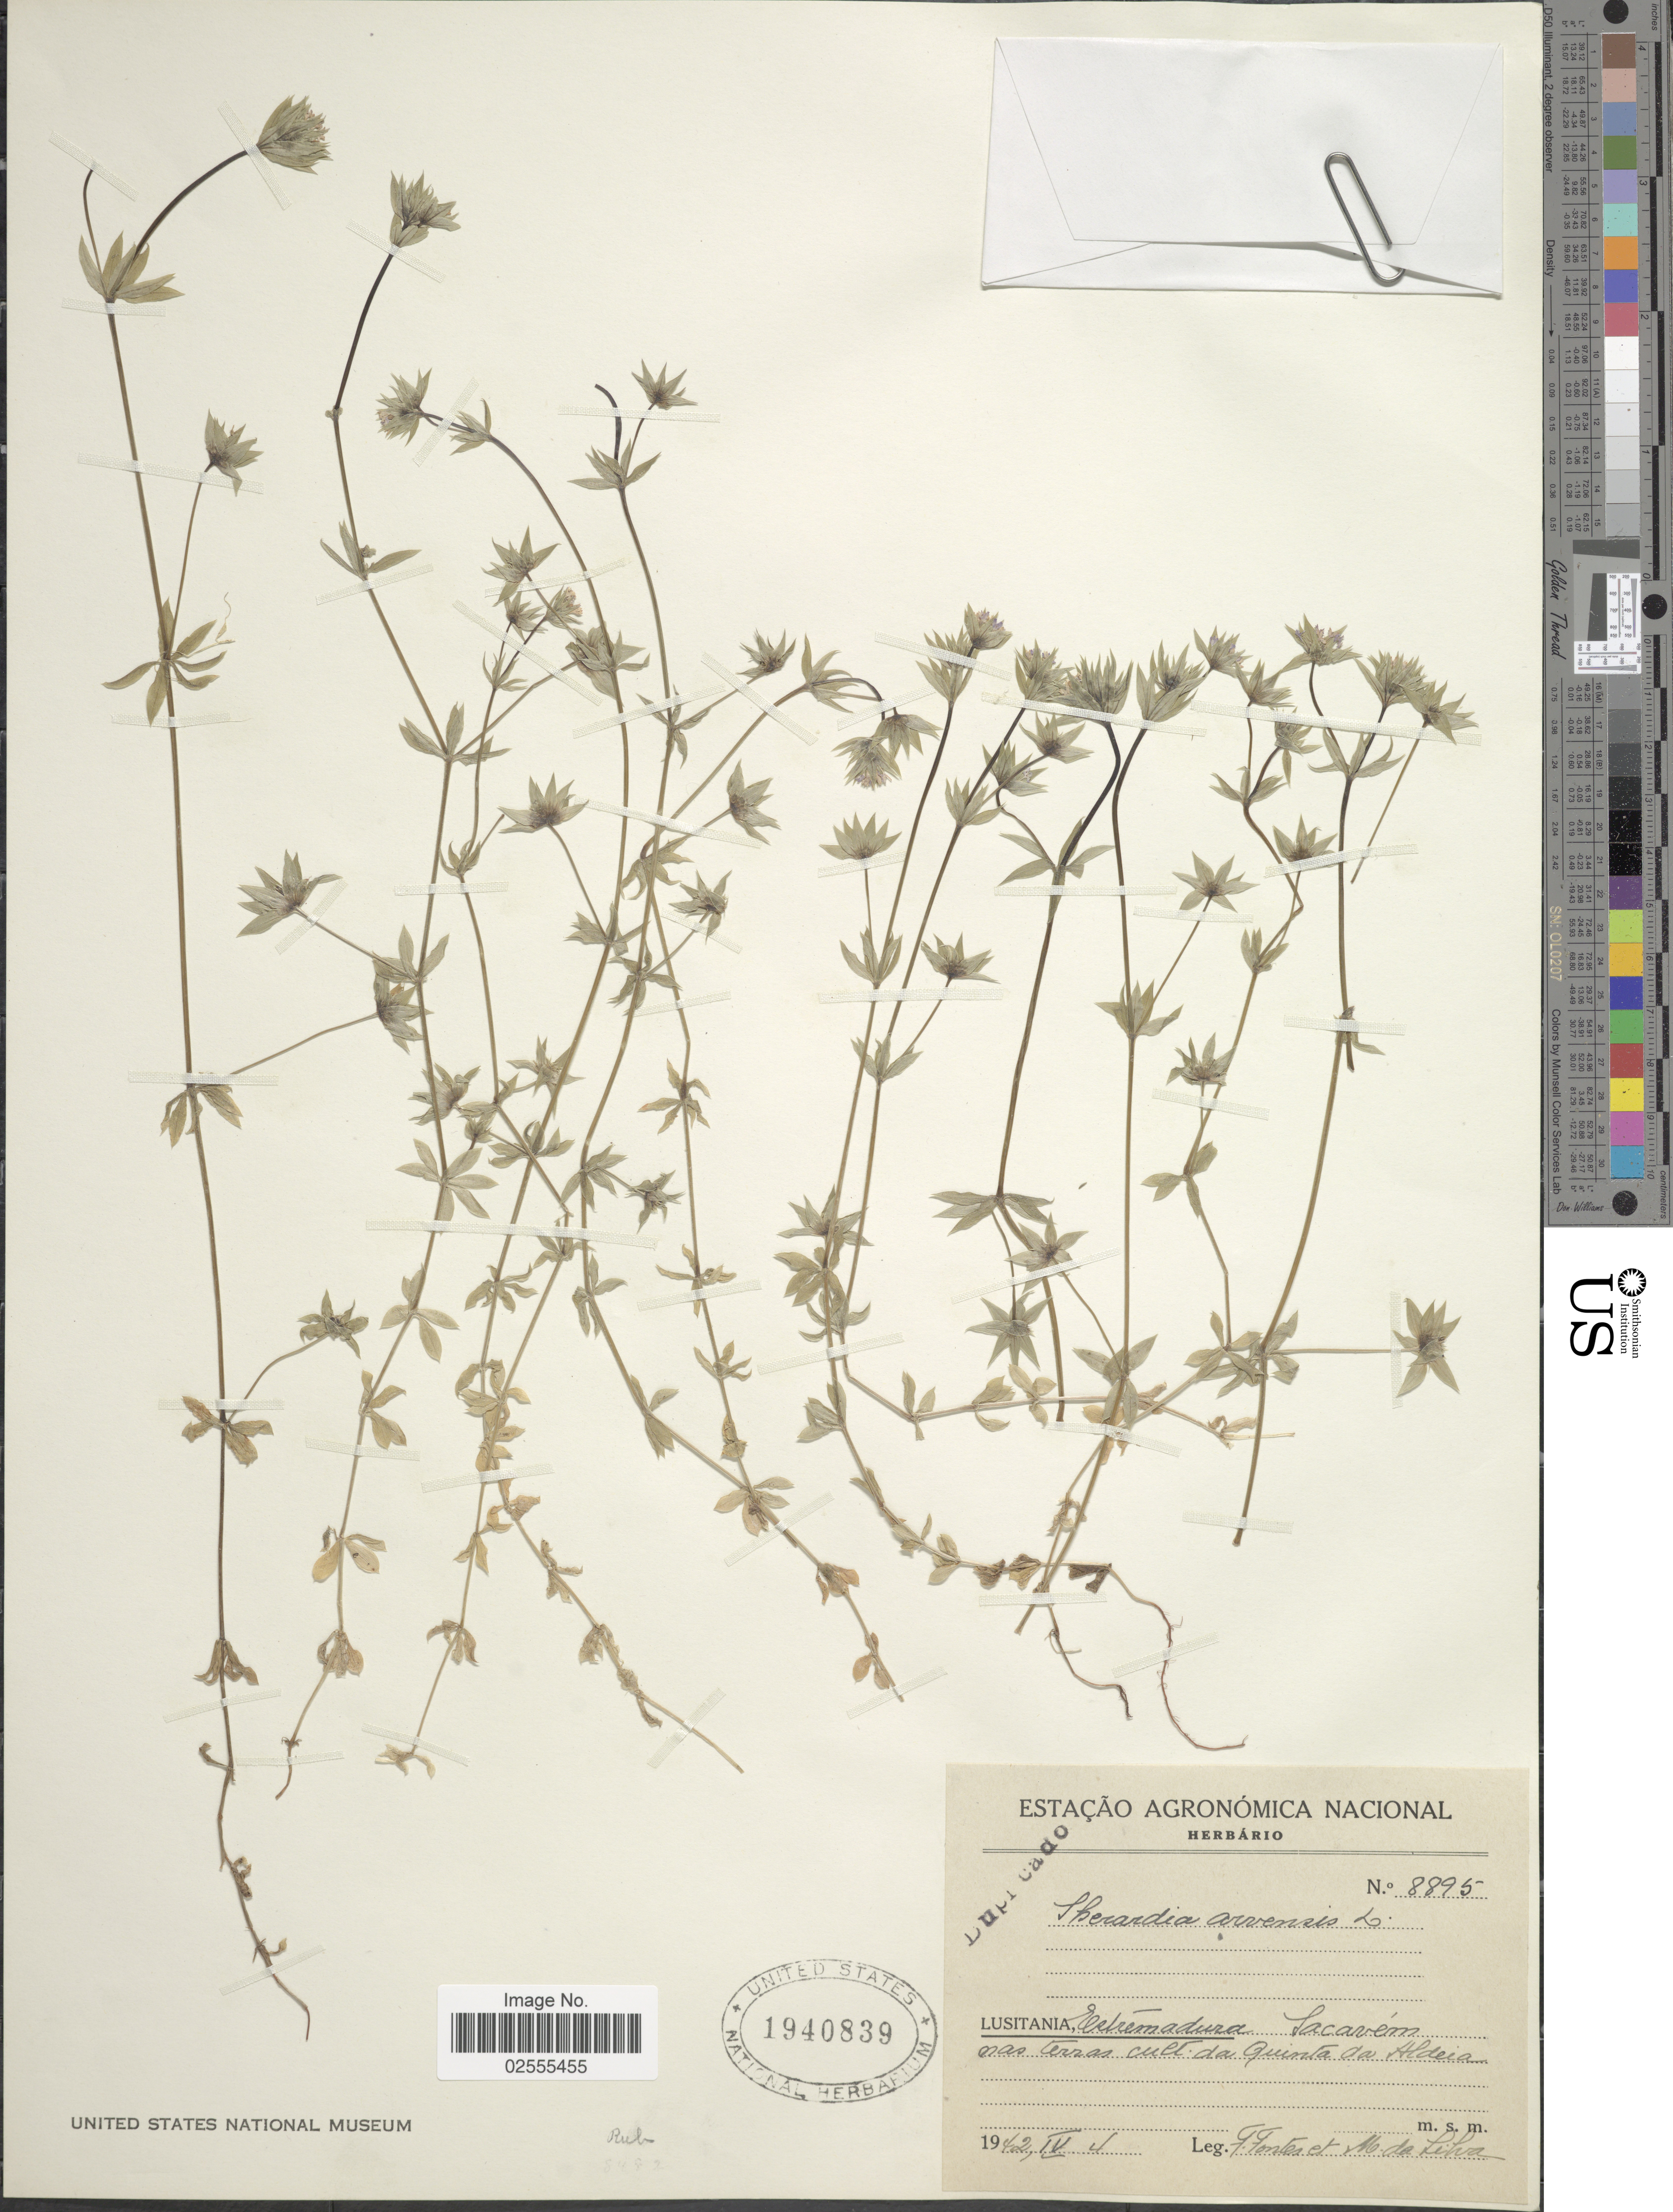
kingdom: Plantae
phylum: Tracheophyta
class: Magnoliopsida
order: Gentianales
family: Rubiaceae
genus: Sherardia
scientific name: Sherardia arvensis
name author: L.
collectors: Fontes, F. & M. Silva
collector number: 8895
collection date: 1942-04-04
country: Portugal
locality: Lusitania, Estremadura Sacavem mas terrad cult. da Quinta da Aldeira. [interpreted]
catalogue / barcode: US 1940839